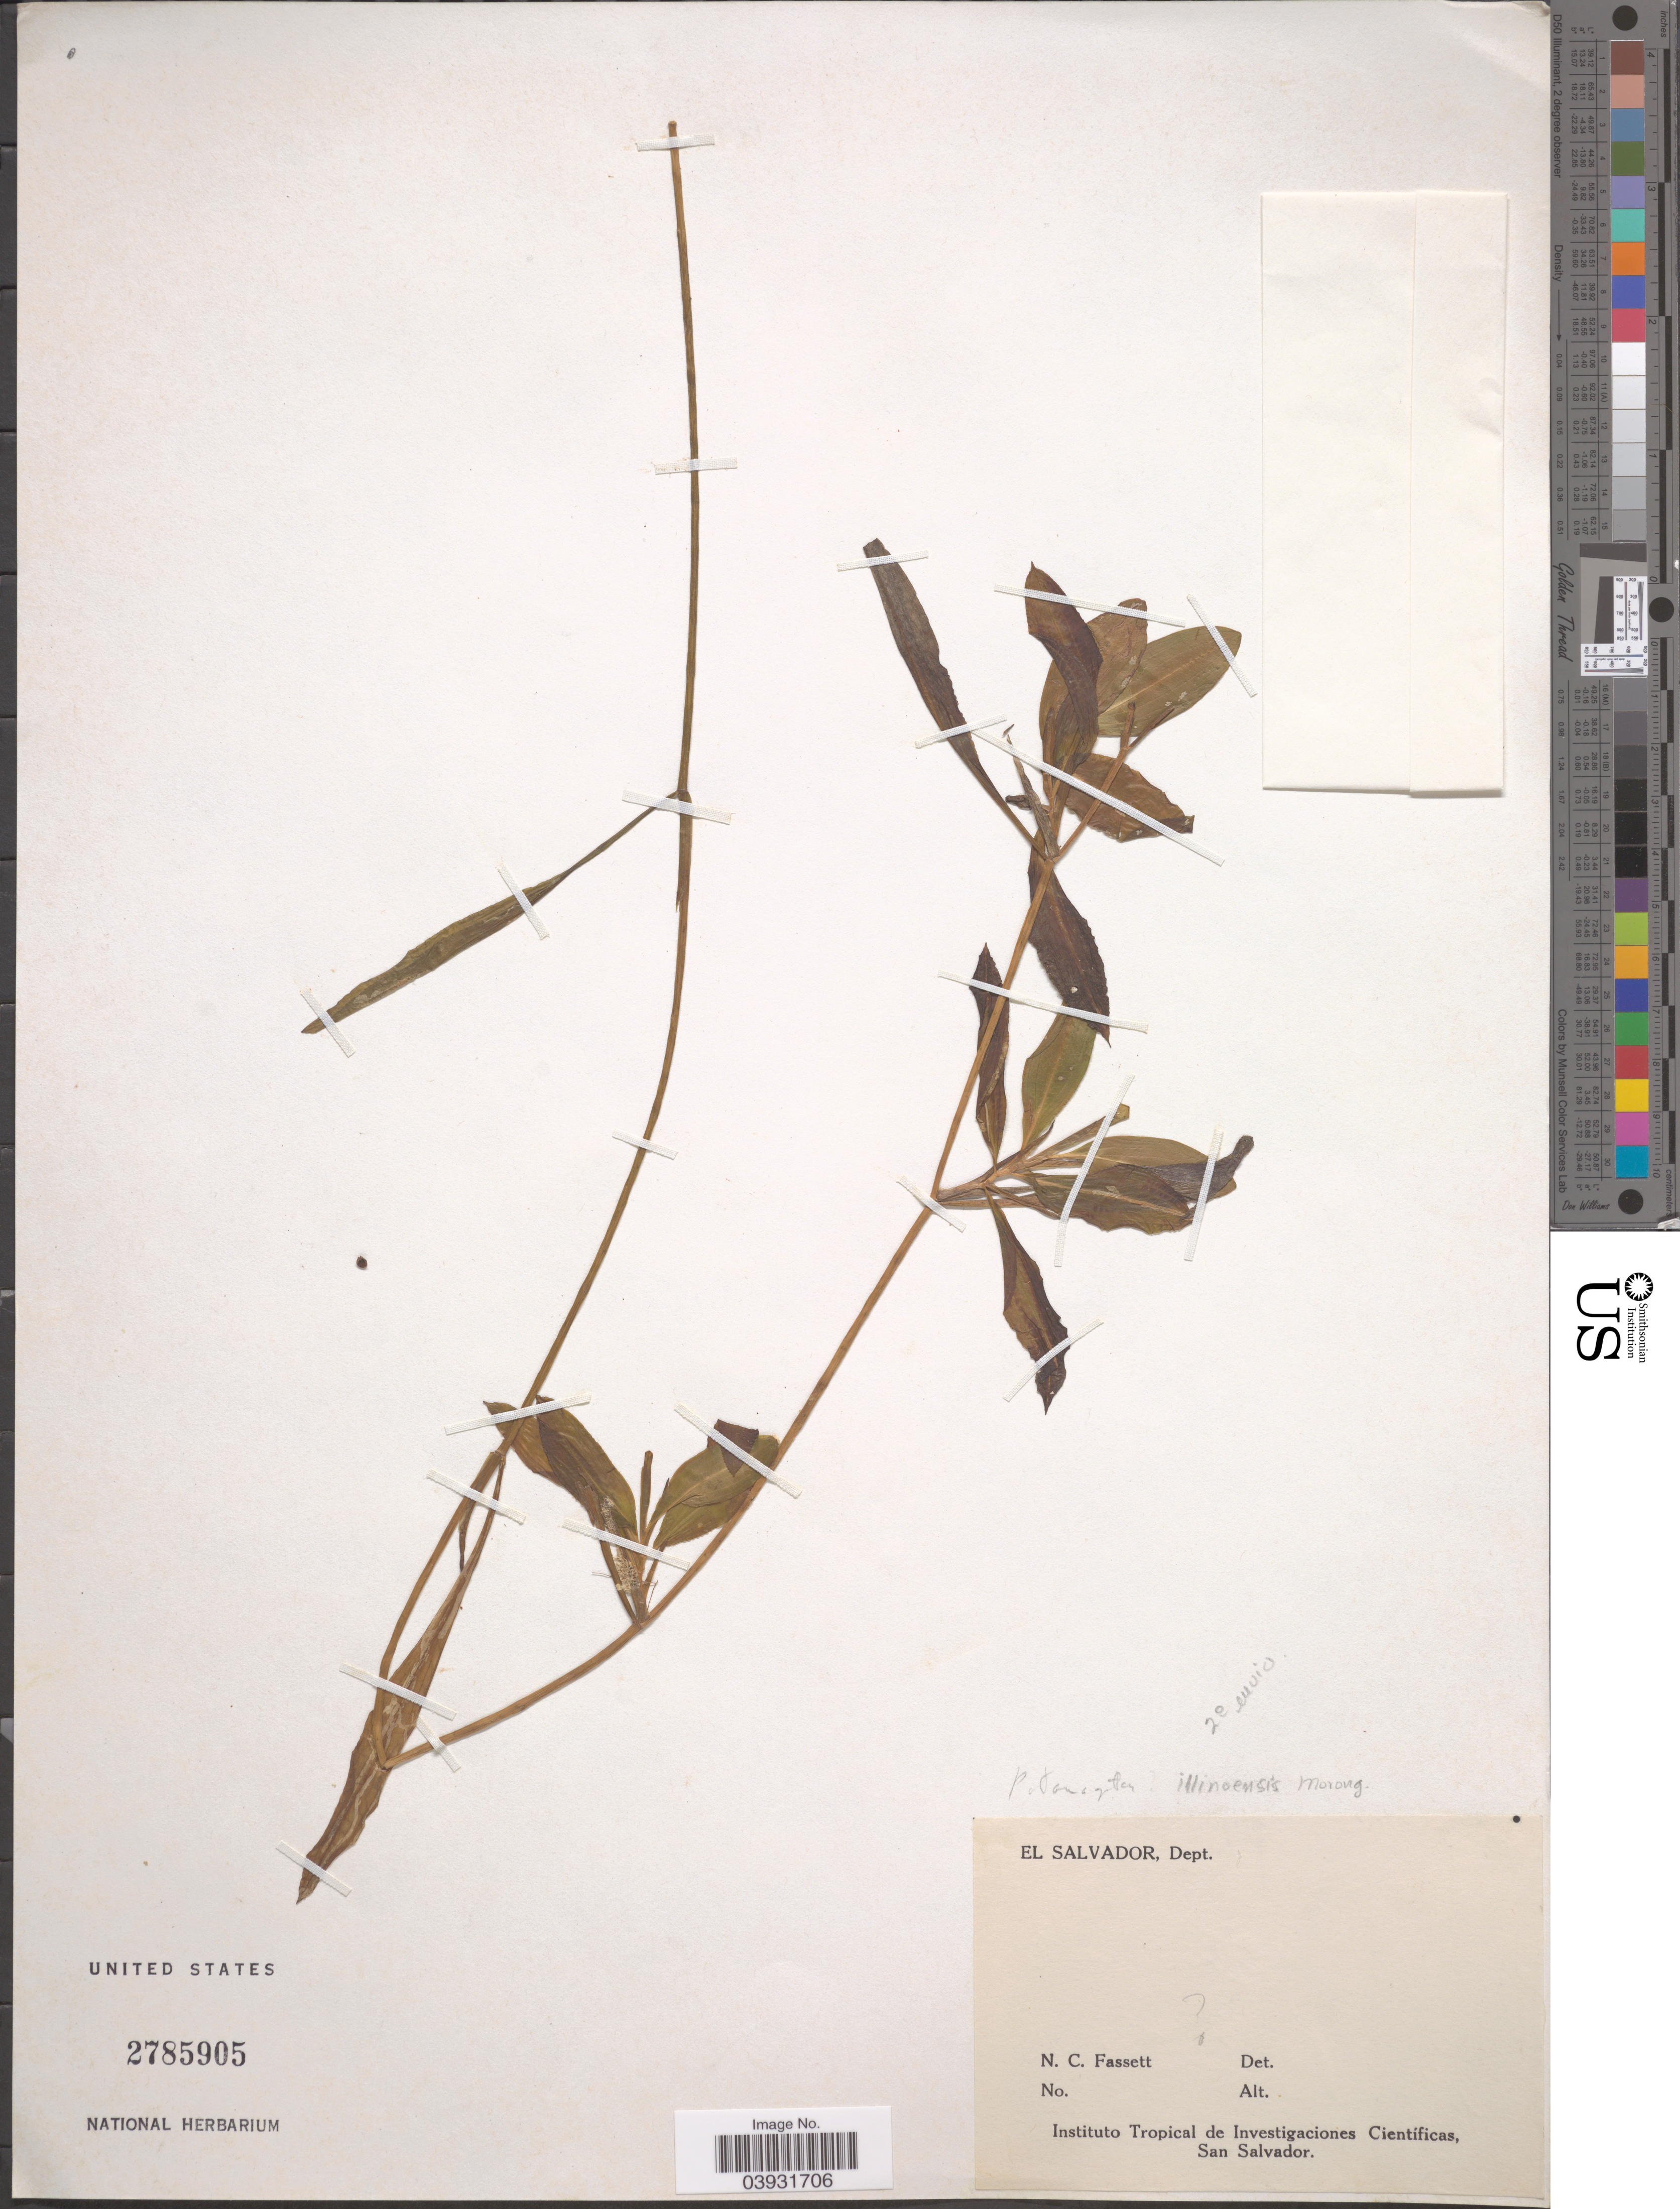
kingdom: Plantae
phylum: Tracheophyta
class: Liliopsida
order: Alismatales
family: Potamogetonaceae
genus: Potamogeton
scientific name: Potamogeton illinoensis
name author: Morong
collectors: N. C. Fassett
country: El Salvador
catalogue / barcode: US 2785905